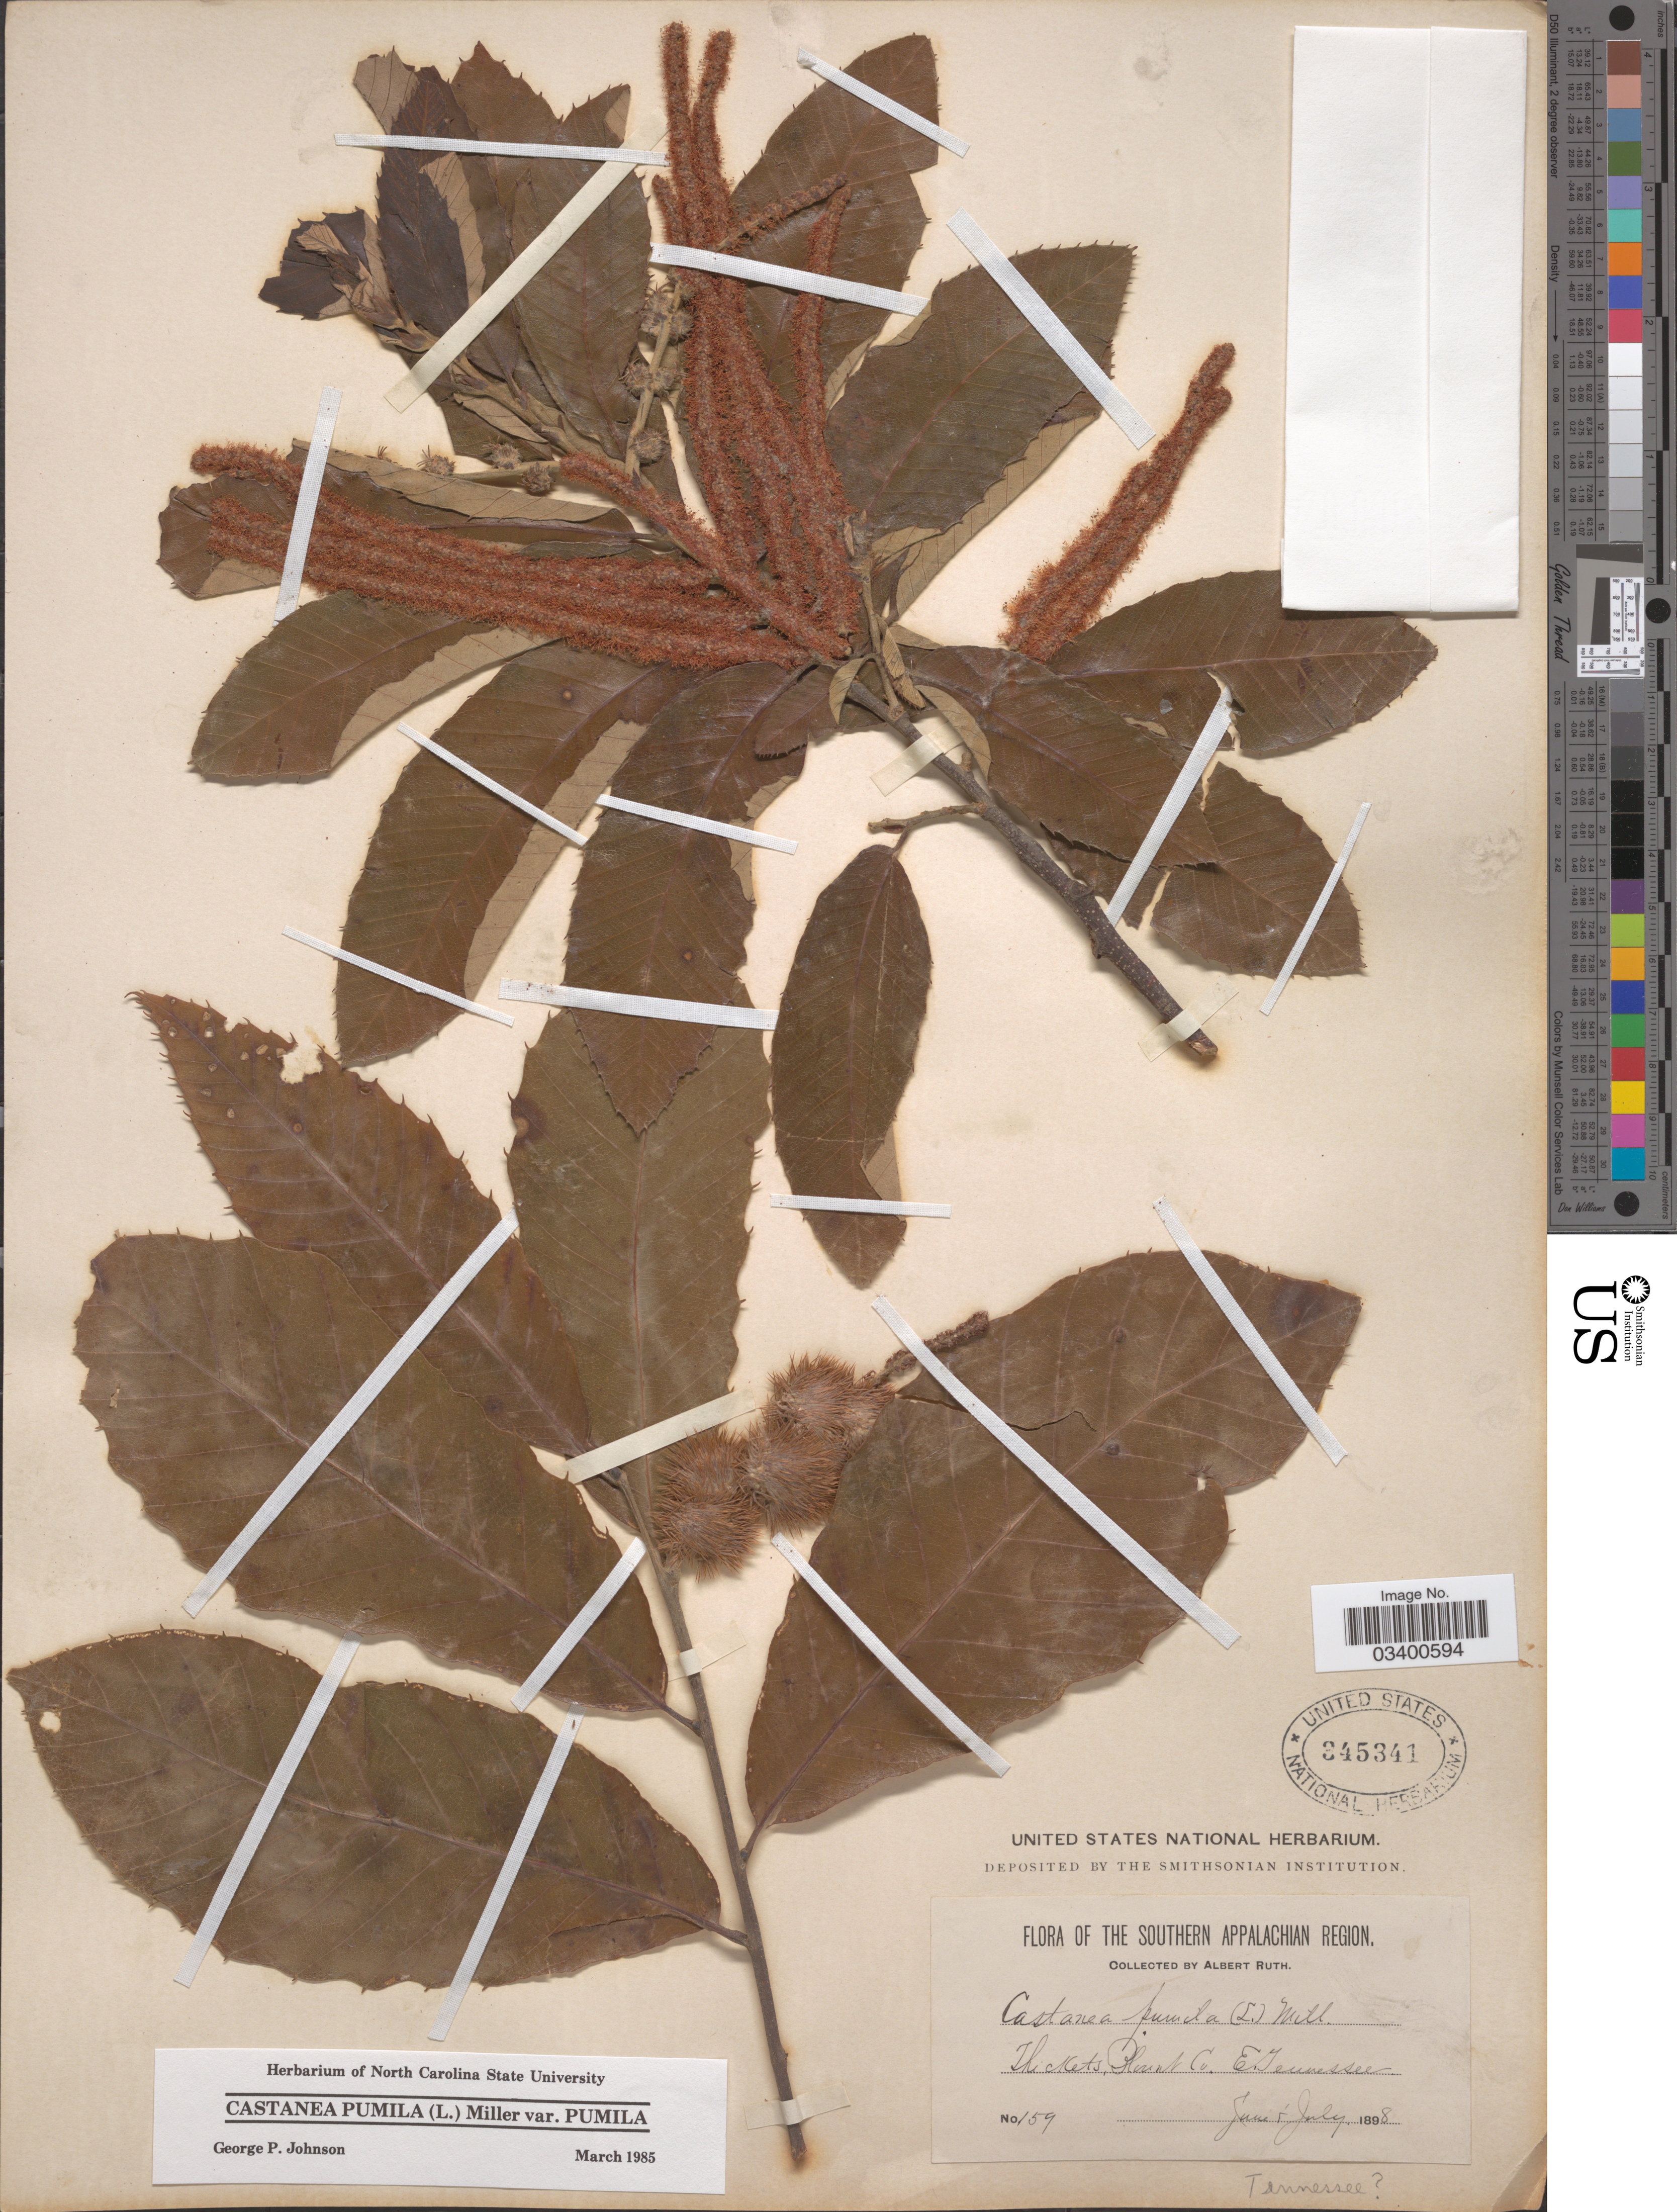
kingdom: Plantae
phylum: Tracheophyta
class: Magnoliopsida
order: Fagales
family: Fagaceae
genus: Castanea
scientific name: Castanea pumila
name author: (L.) Mill.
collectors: A. Ruth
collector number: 159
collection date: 1898-06/1898-07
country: United States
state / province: Tennessee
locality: The Southern Appalachian Region. Thickets, Blount Co. E. Tennessee.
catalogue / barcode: US 345341